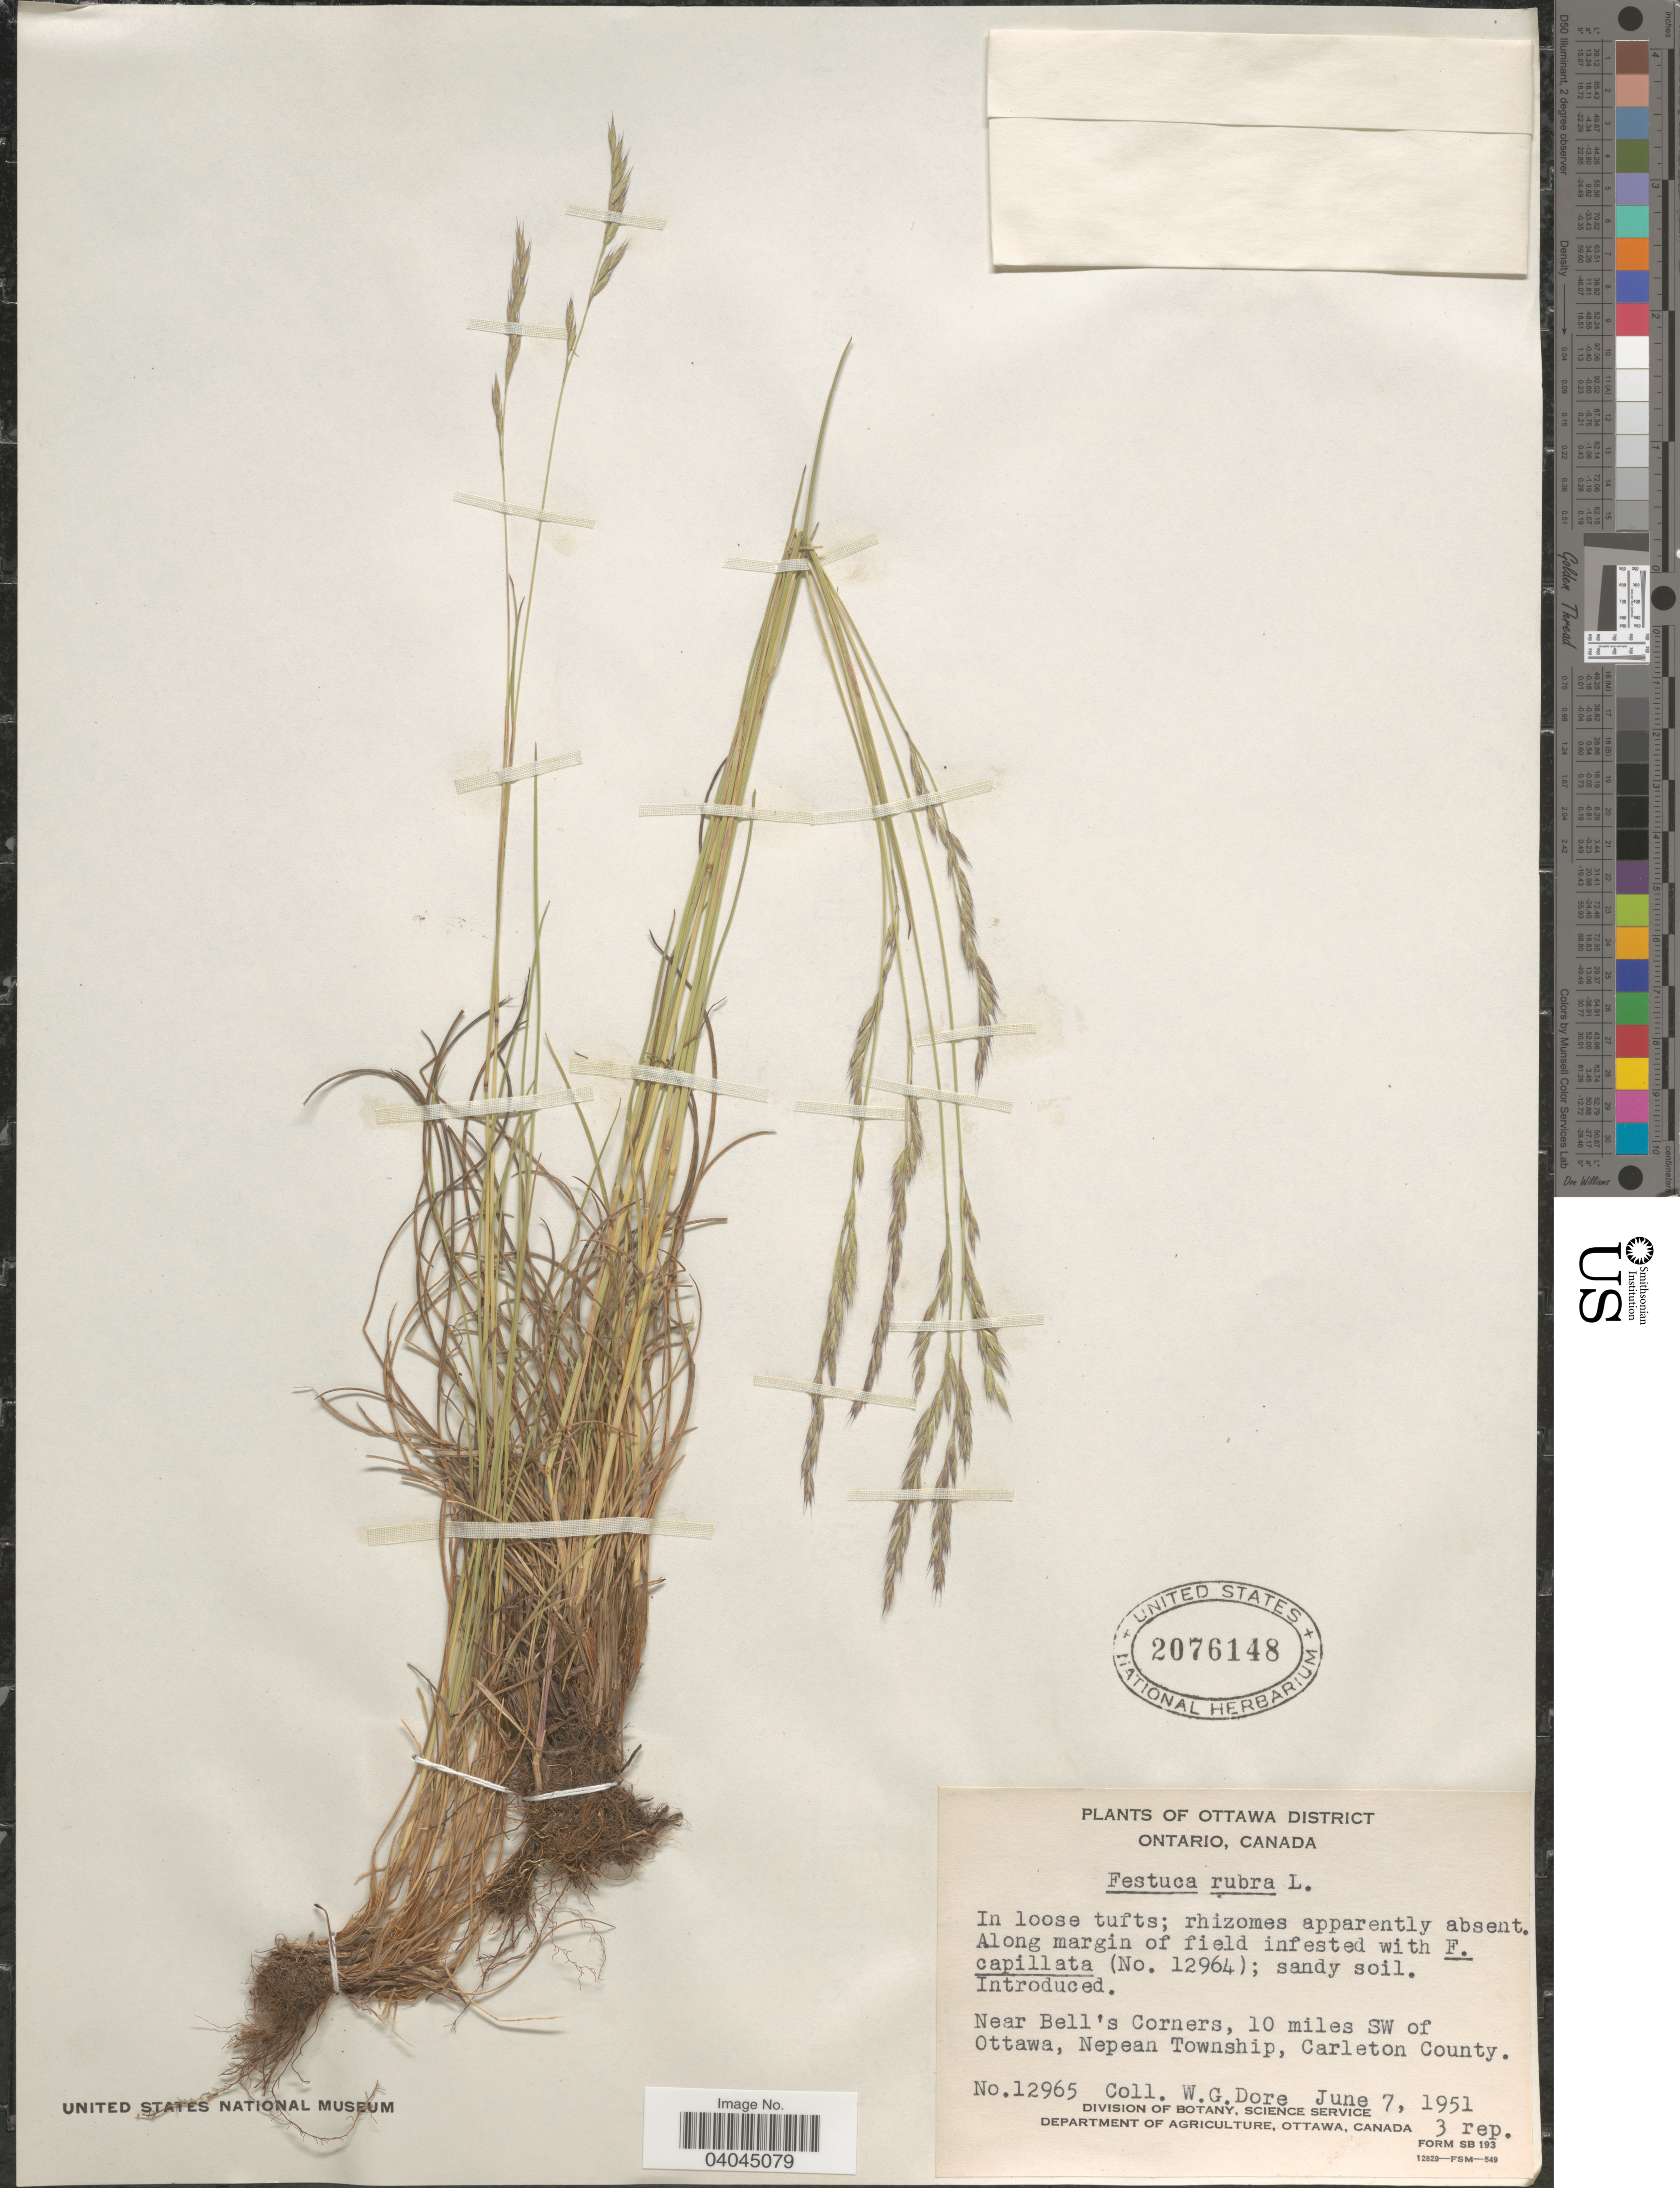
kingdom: Plantae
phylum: Tracheophyta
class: Liliopsida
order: Poales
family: Poaceae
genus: Festuca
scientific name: Festuca rubra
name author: L.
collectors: W. Dore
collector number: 12965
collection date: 1951-06-07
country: Canada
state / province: Ontario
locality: Ottawa District. Near Bell's Corners, 10 miles SW of Ottawa, Nepean Township, Carleton County.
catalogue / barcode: US 2076148